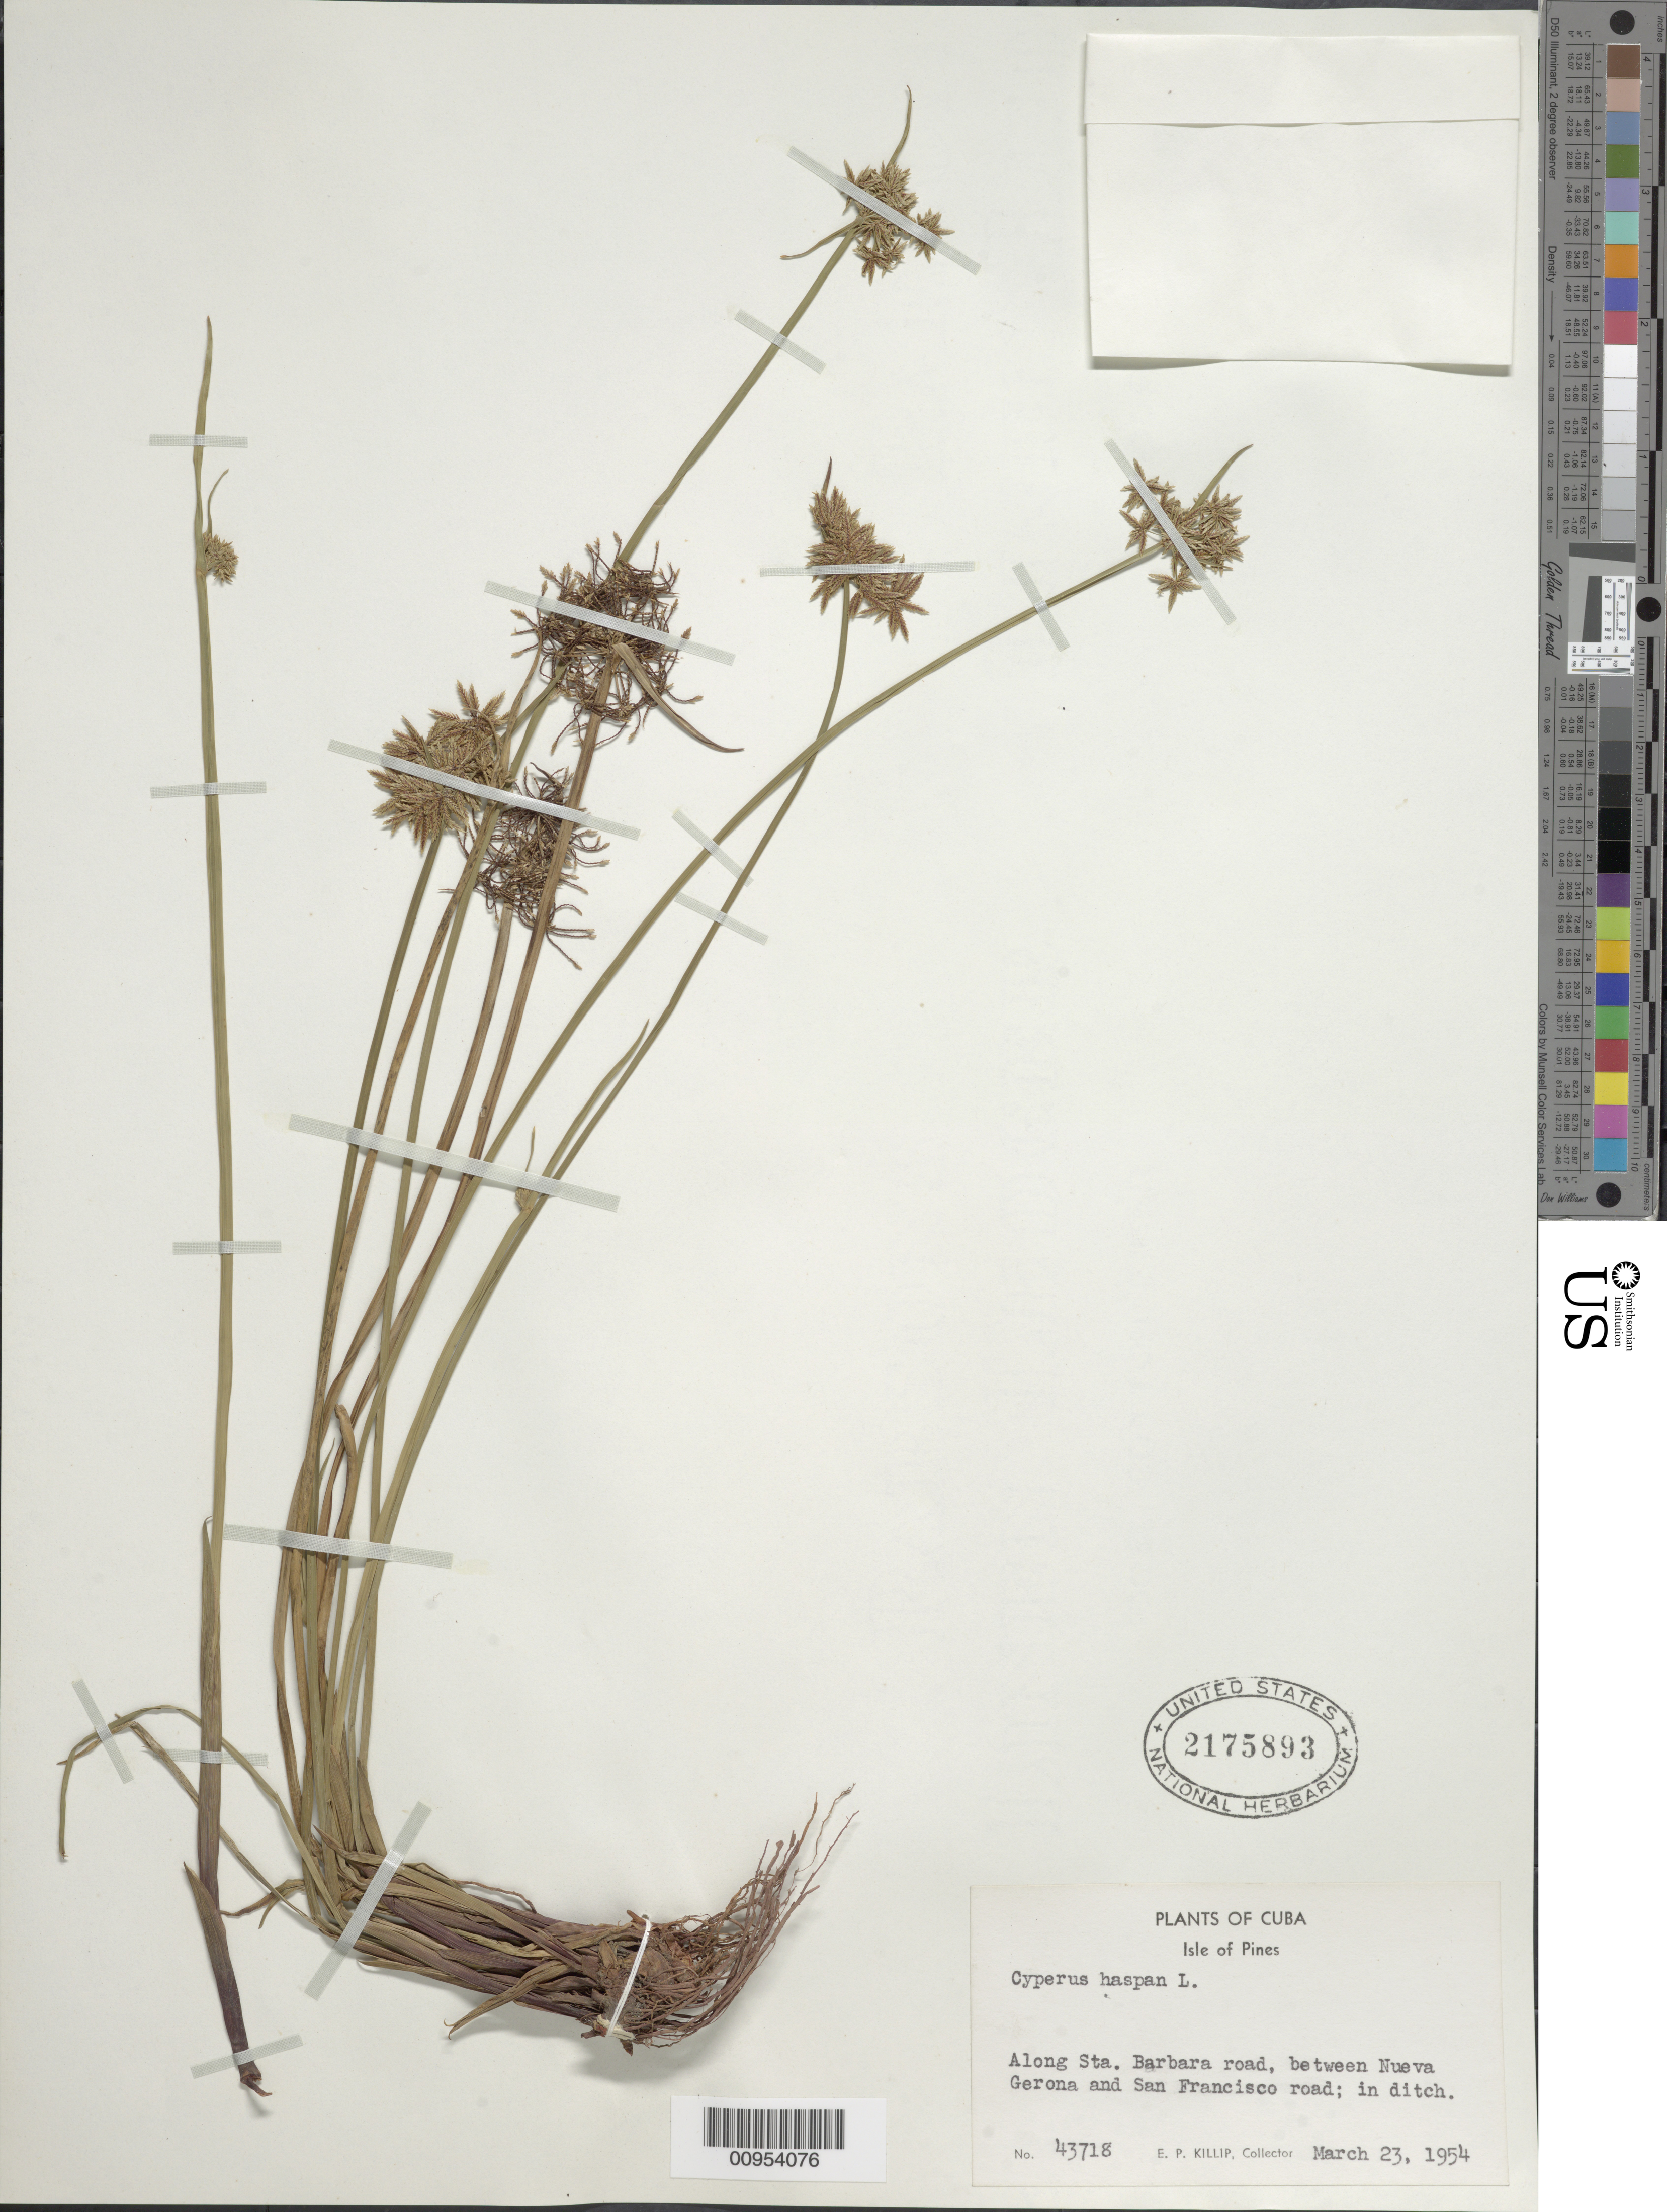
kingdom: Plantae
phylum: Tracheophyta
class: Liliopsida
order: Poales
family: Cyperaceae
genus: Cyperus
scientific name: Cyperus haspan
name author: L.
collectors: E. P. Killip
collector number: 43718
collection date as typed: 23 Mar 1954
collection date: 1954-03-23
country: Cuba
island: Isla de la Juventud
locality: Ditch along Santa Bárbara road, between Nueva Gerona and San Francisco road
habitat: Ditch along road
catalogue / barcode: US 2175893